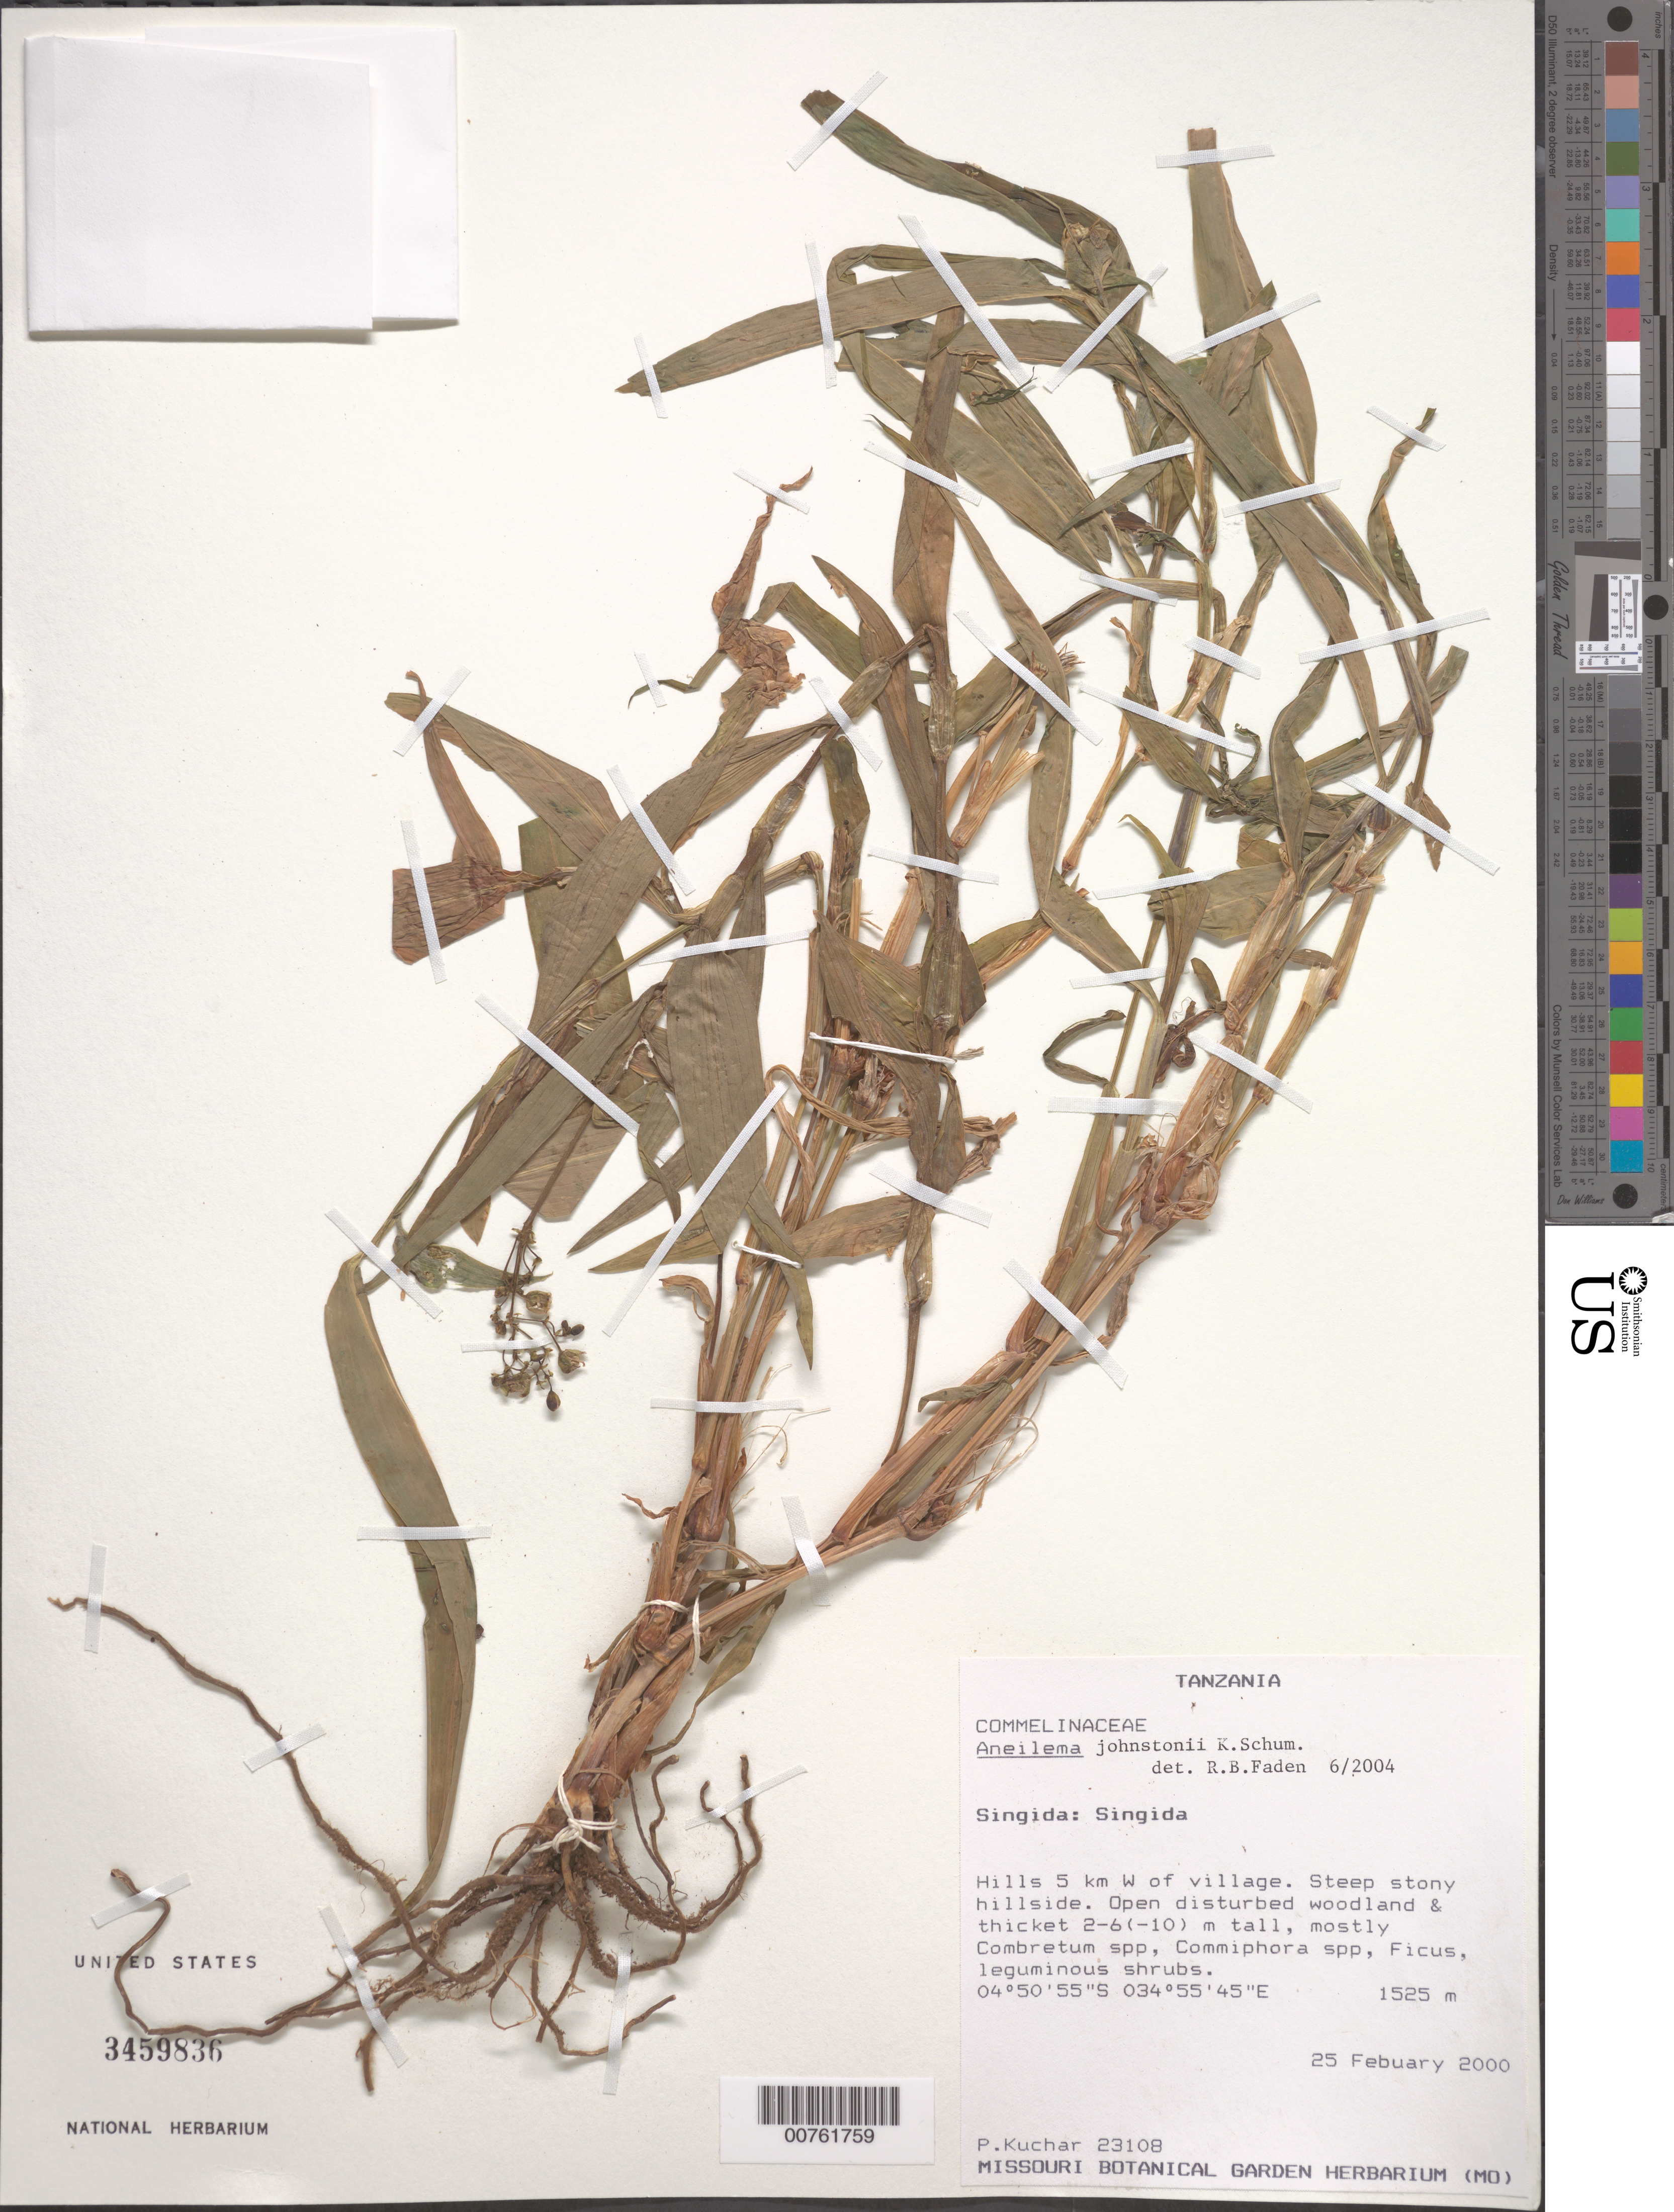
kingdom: Plantae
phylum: Tracheophyta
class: Liliopsida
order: Commelinales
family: Commelinaceae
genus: Aneilema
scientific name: Aneilema johnstonii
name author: K. Schum.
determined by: Faden, Robert B., (US), Smithsonian Institution - National Museum of Natural History (UNITED STATES)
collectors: P. Kuchar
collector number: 23108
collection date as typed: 25 Feb 2000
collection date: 2000-02-25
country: Tanzania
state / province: Singida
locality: Singida. Hills 5 km W of village.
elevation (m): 1525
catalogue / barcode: US 3459836